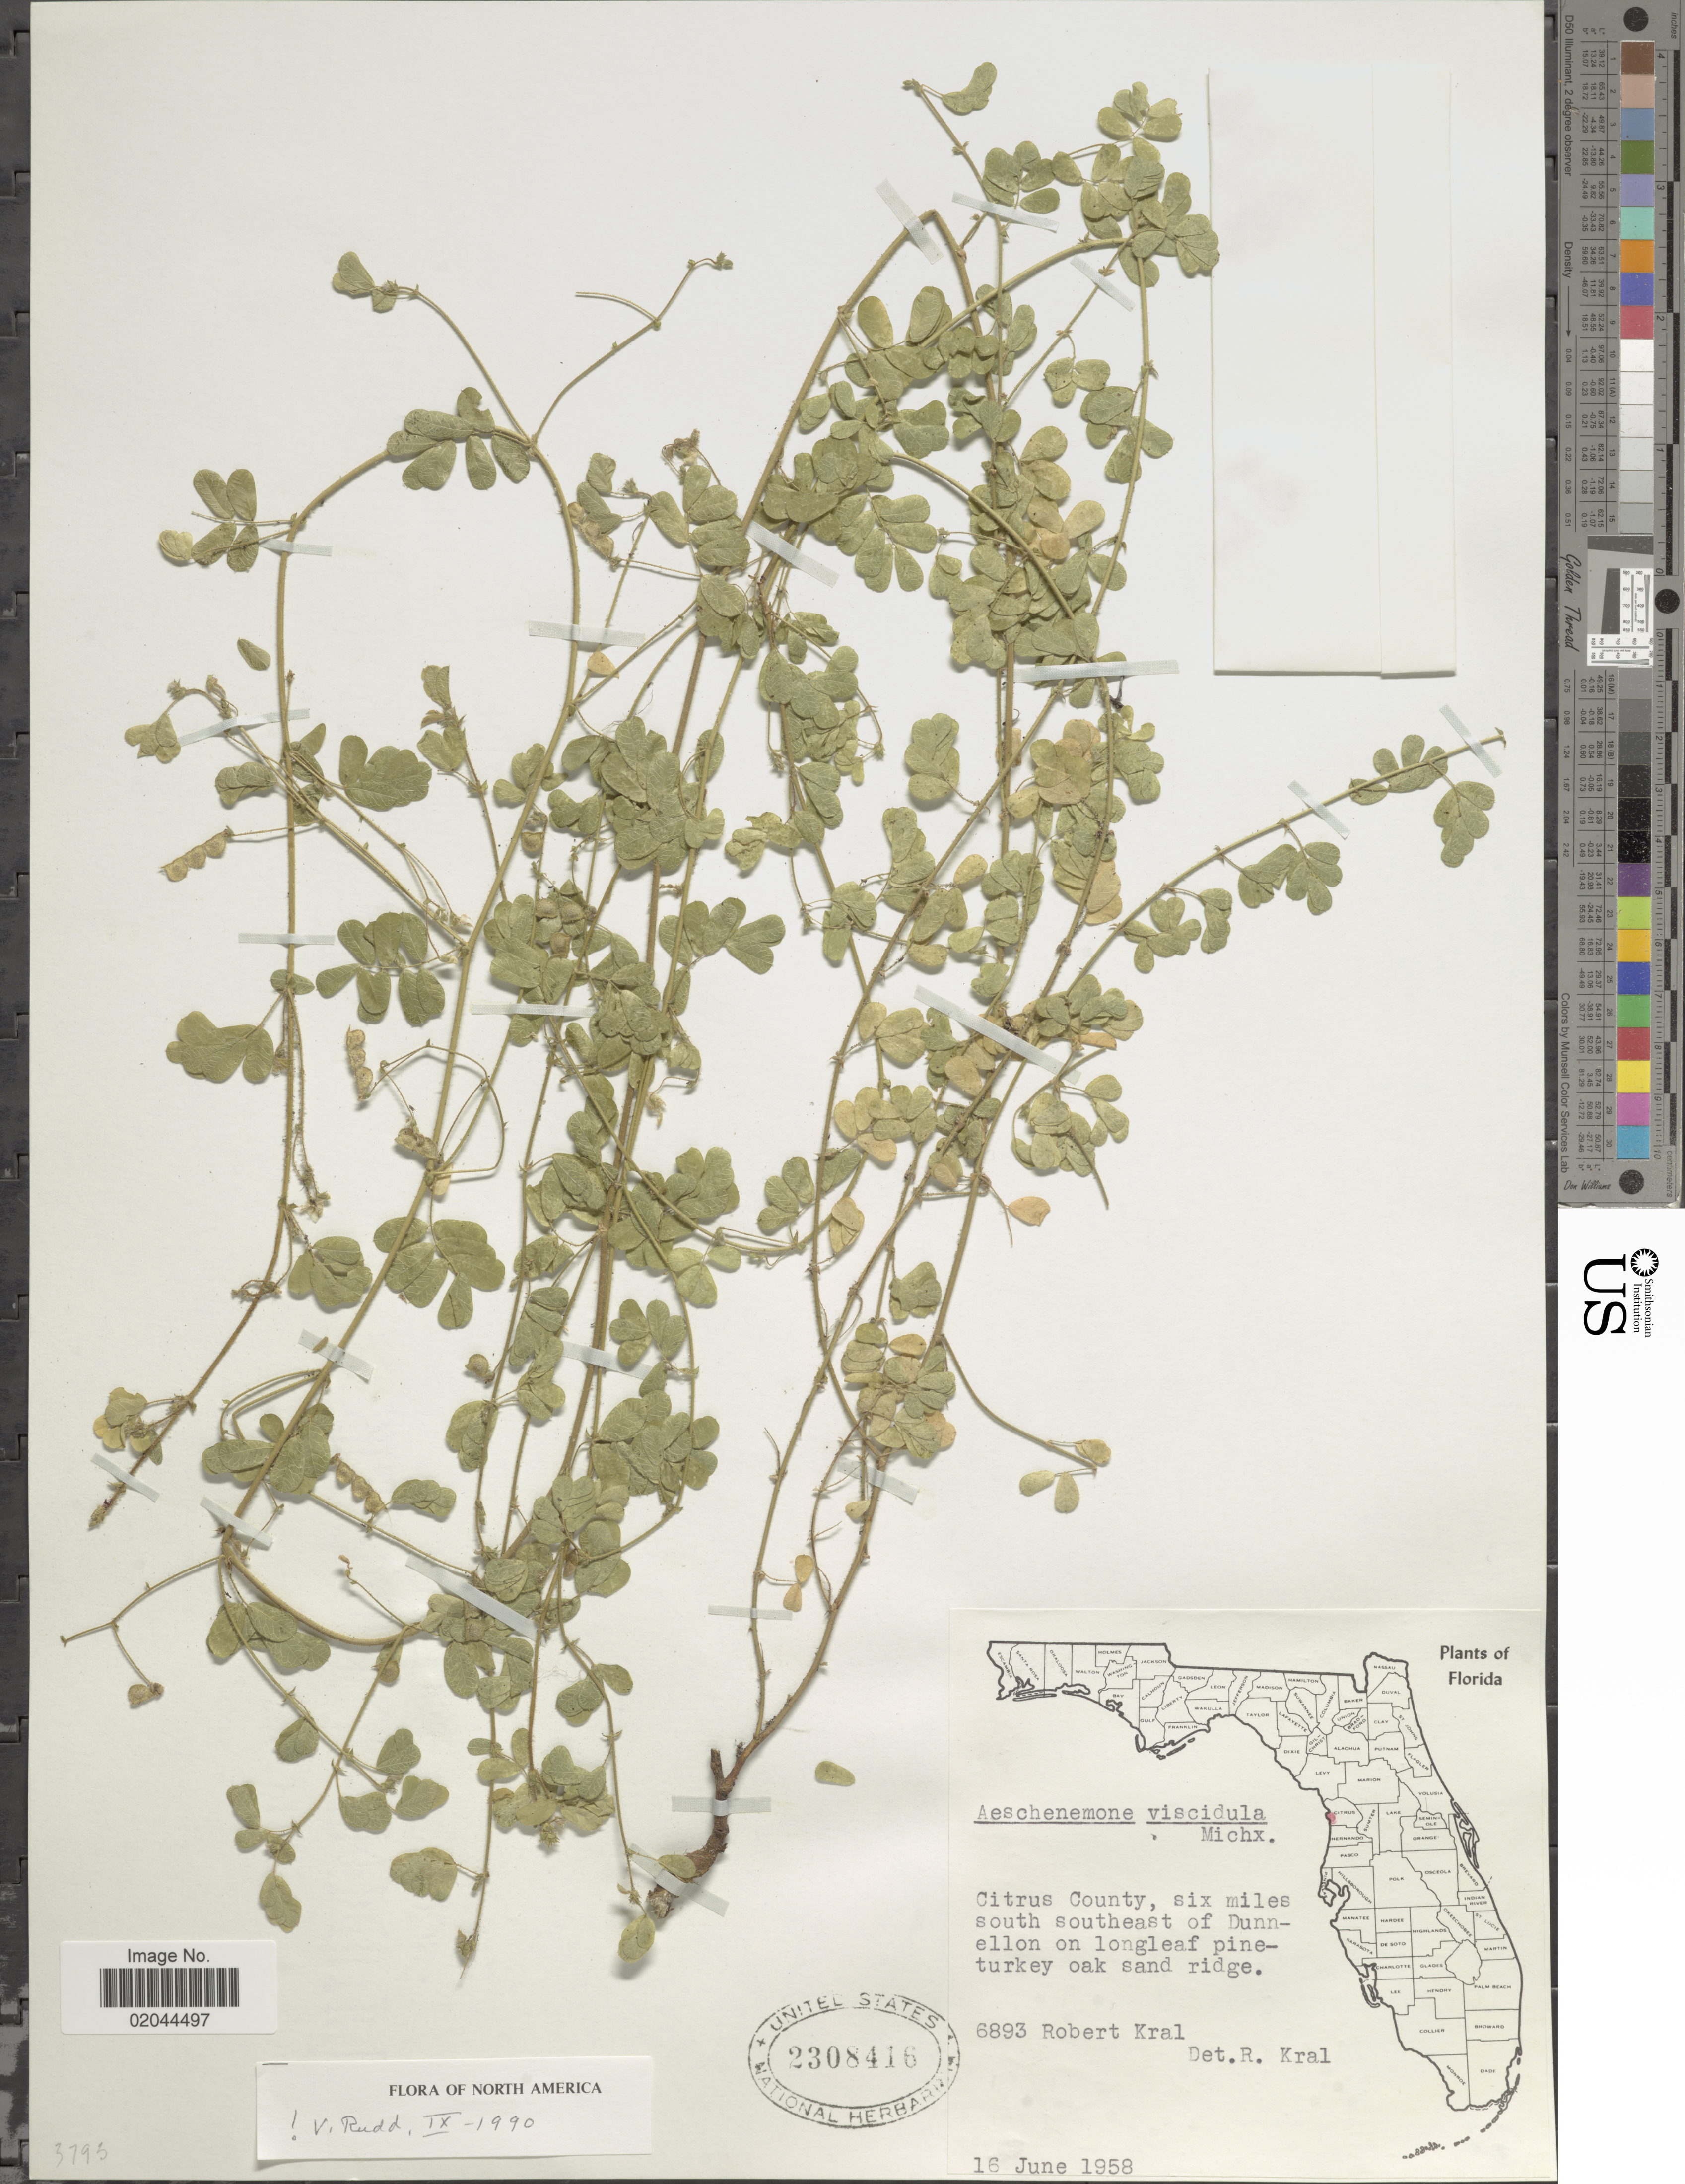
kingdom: Plantae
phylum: Tracheophyta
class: Magnoliopsida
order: Fabales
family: Fabaceae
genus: Aeschynomene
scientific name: Aeschynomene viscidula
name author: Michx.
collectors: R. Kral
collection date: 1958-06-16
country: United States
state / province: Florida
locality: Citrus County, six miles south southeast of Dunnellon on longleaf pine-turkey oak sand ridge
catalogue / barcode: US 2308416